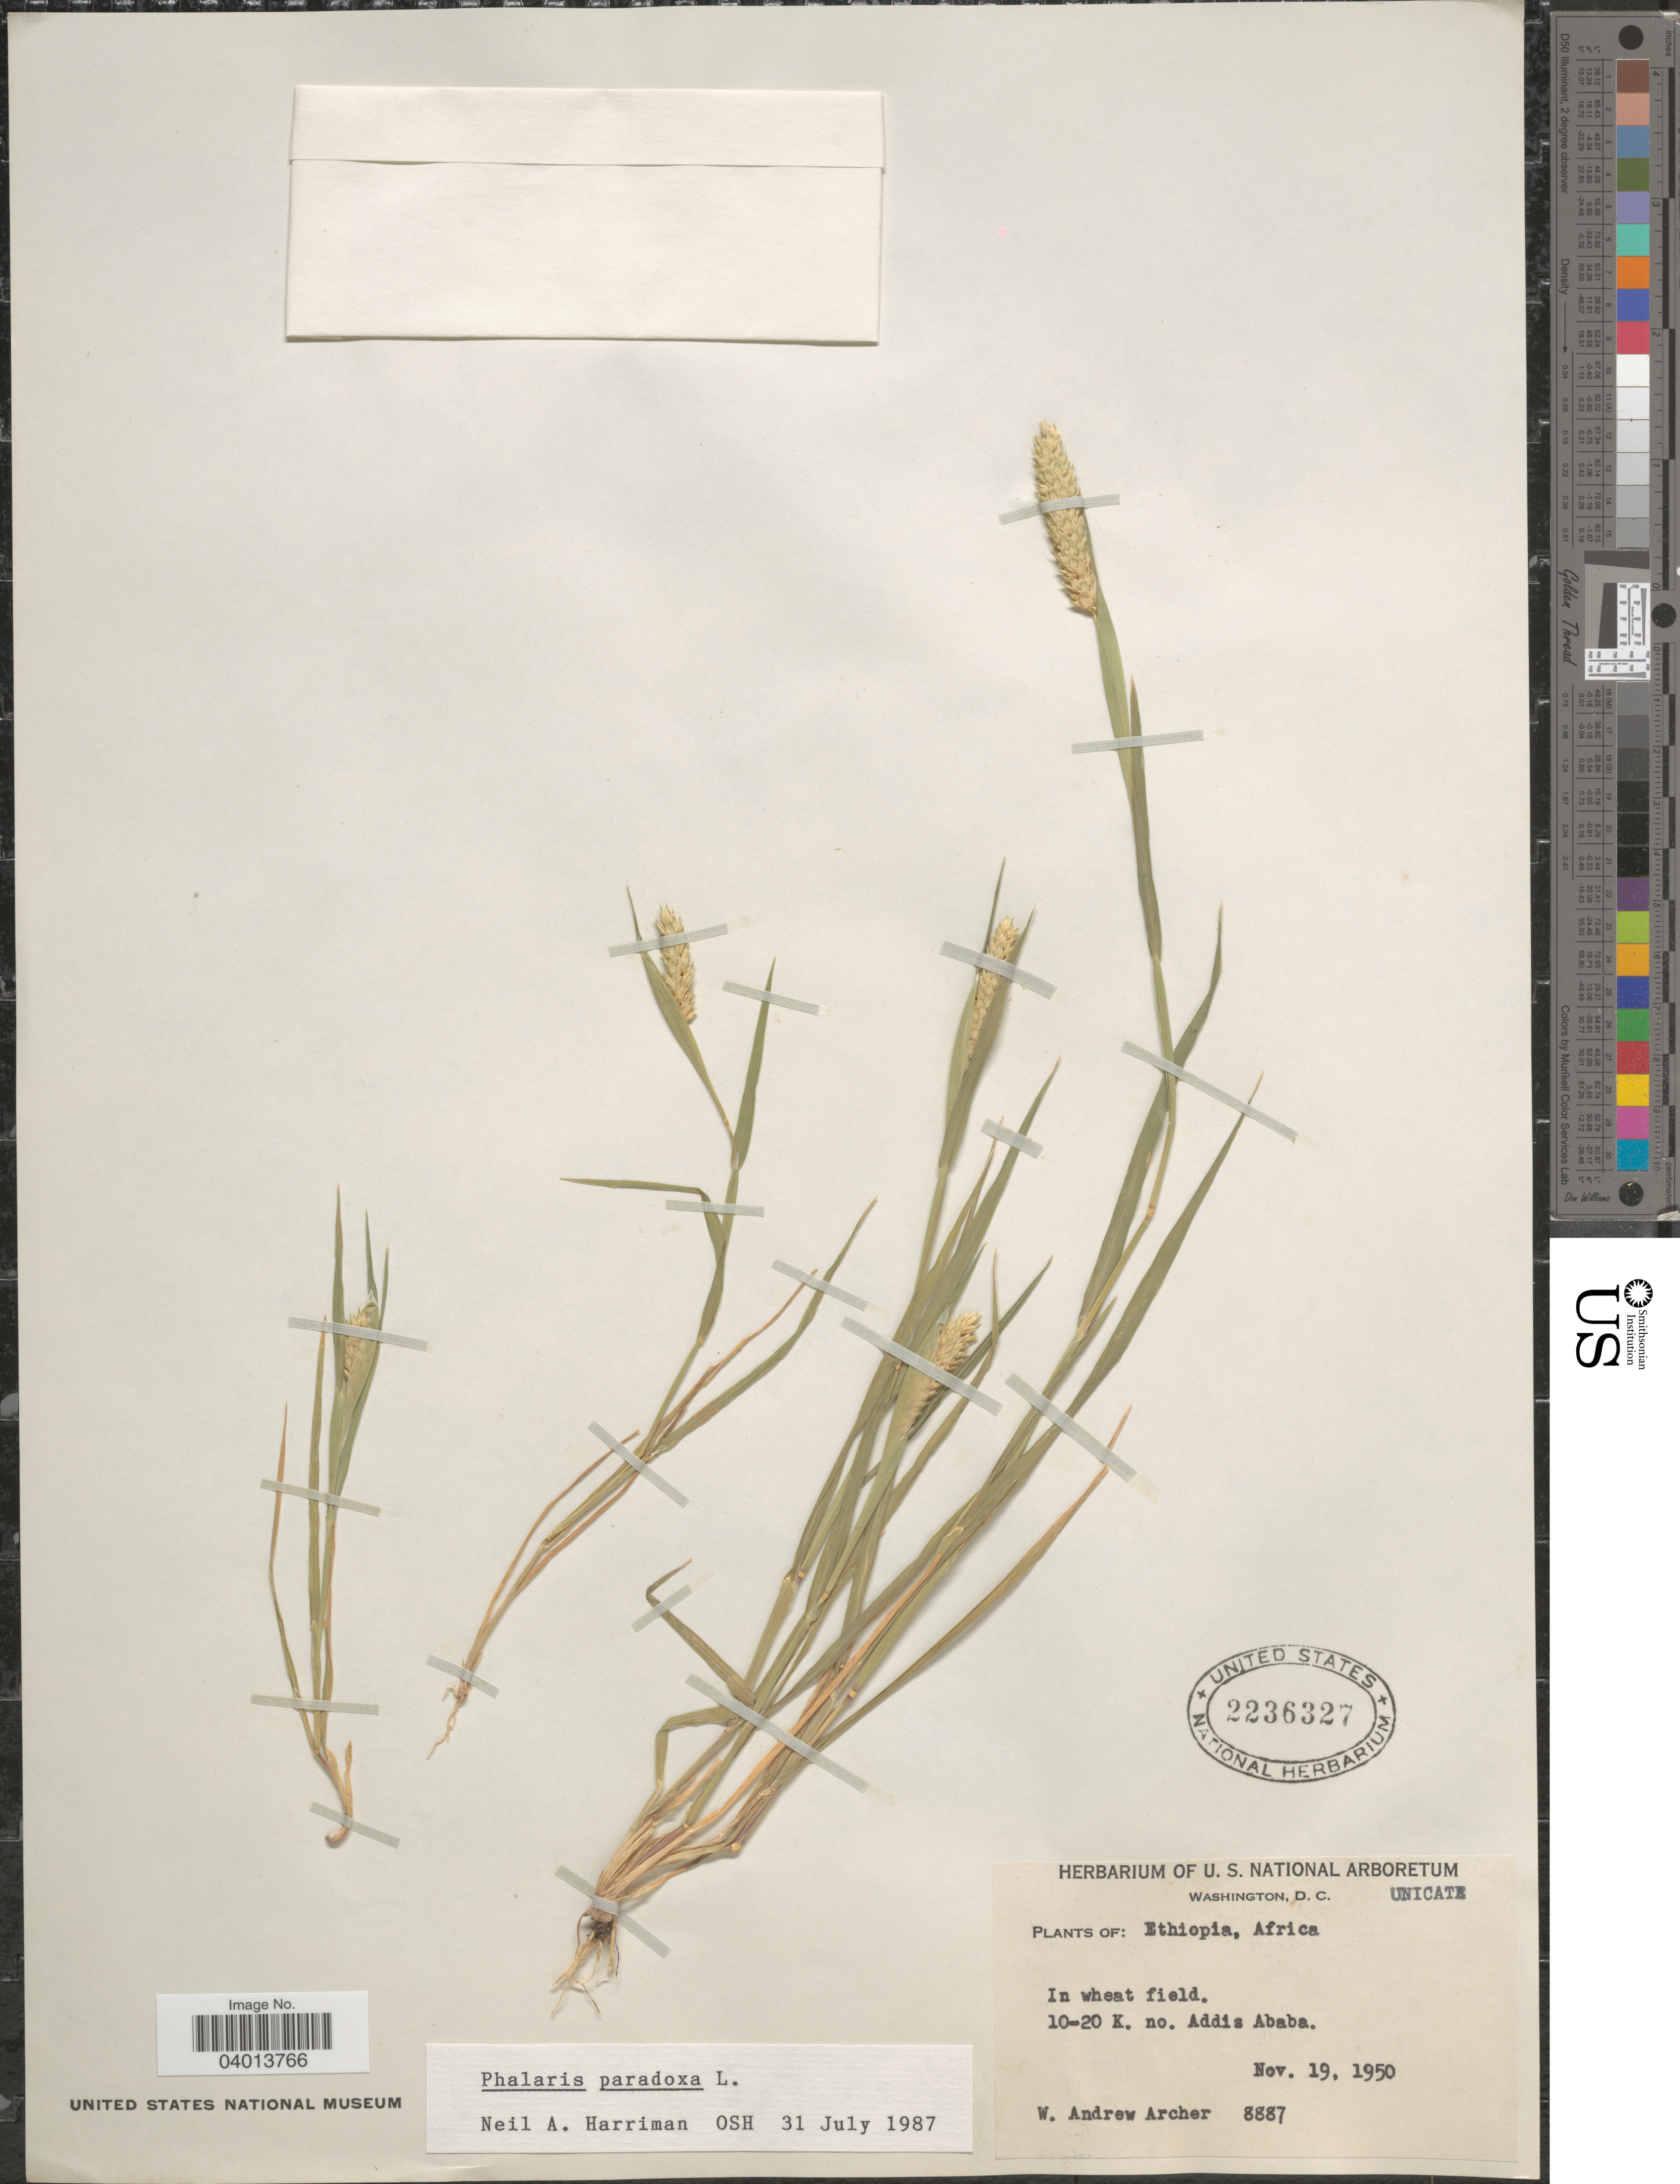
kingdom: Plantae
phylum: Tracheophyta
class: Liliopsida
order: Poales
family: Poaceae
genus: Phalaris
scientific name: Phalaris paradoxa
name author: L.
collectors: W. A. Archer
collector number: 8887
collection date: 1950-11-19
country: Ethiopia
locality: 10-20 K. no. Addis Ababa.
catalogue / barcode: US 2236327